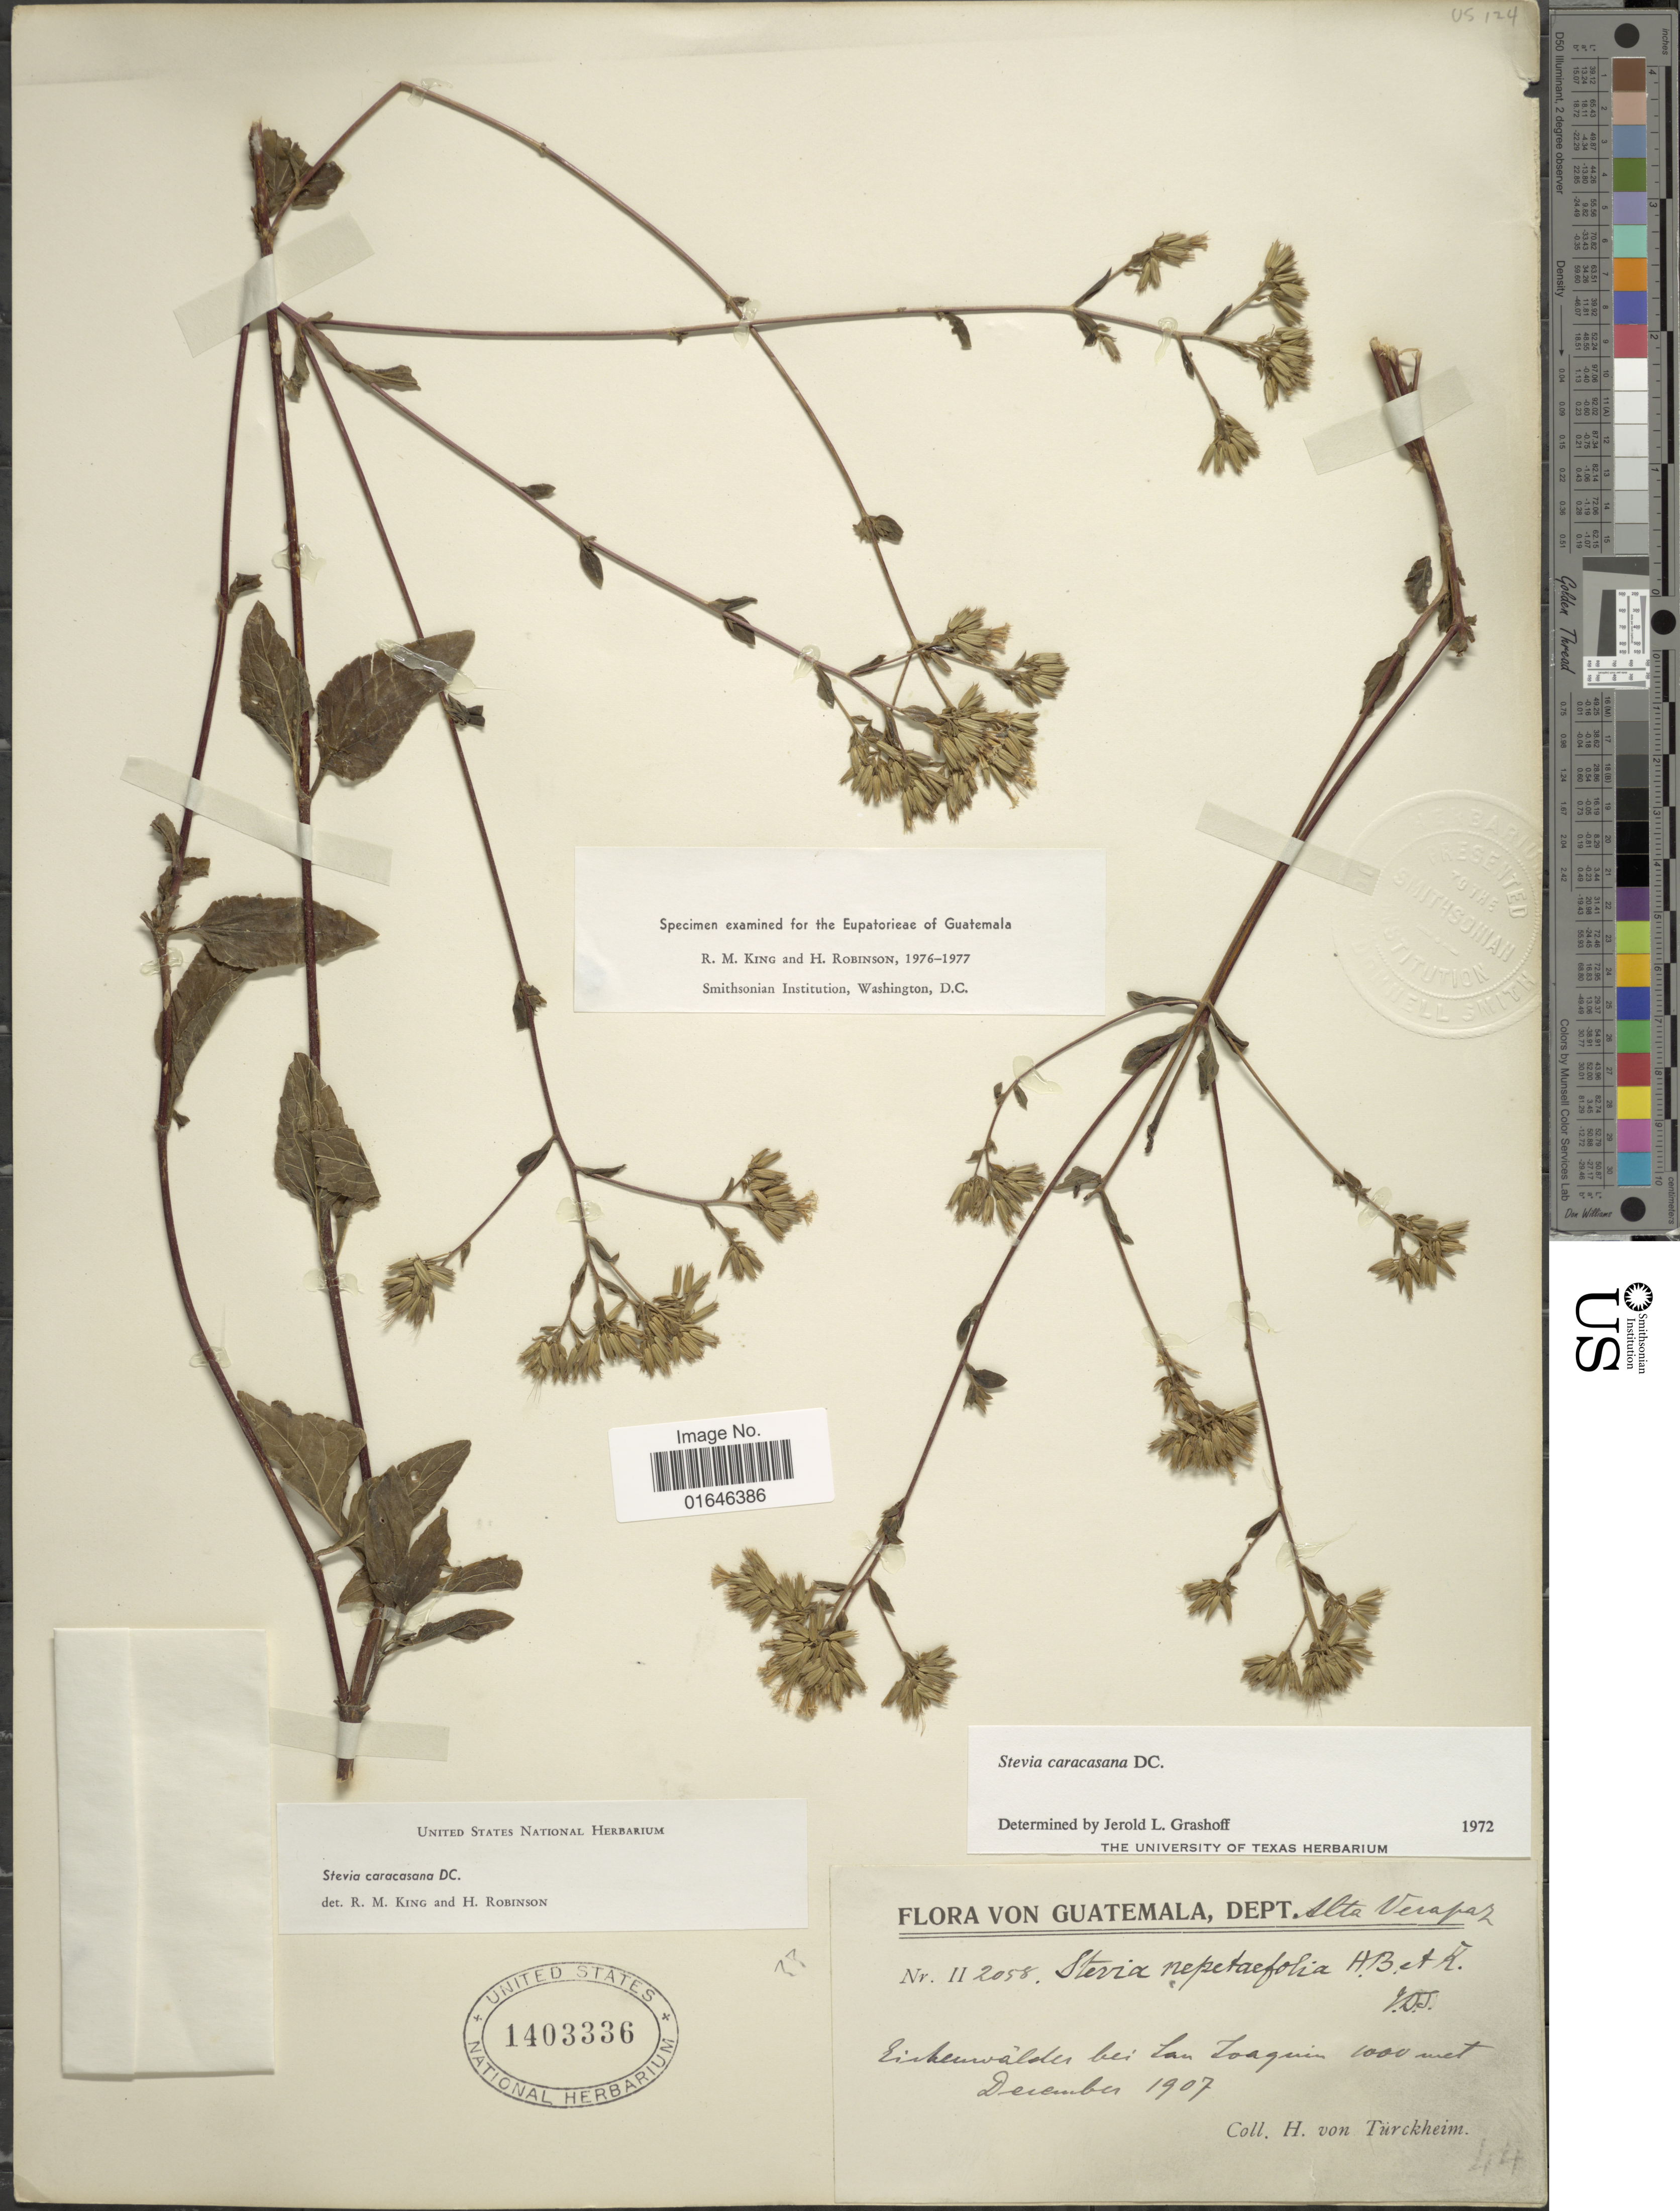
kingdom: Plantae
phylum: Tracheophyta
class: Magnoliopsida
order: Asterales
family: Asteraceae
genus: Stevia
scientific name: Stevia caracasana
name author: DC.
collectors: H. von Türckheim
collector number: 2058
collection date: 1907-12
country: Guatemala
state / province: Alta Verapaz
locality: Eichenwaldes bei San Joaquin [oak forests at San Joaquin]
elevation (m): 1000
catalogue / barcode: US 1403336